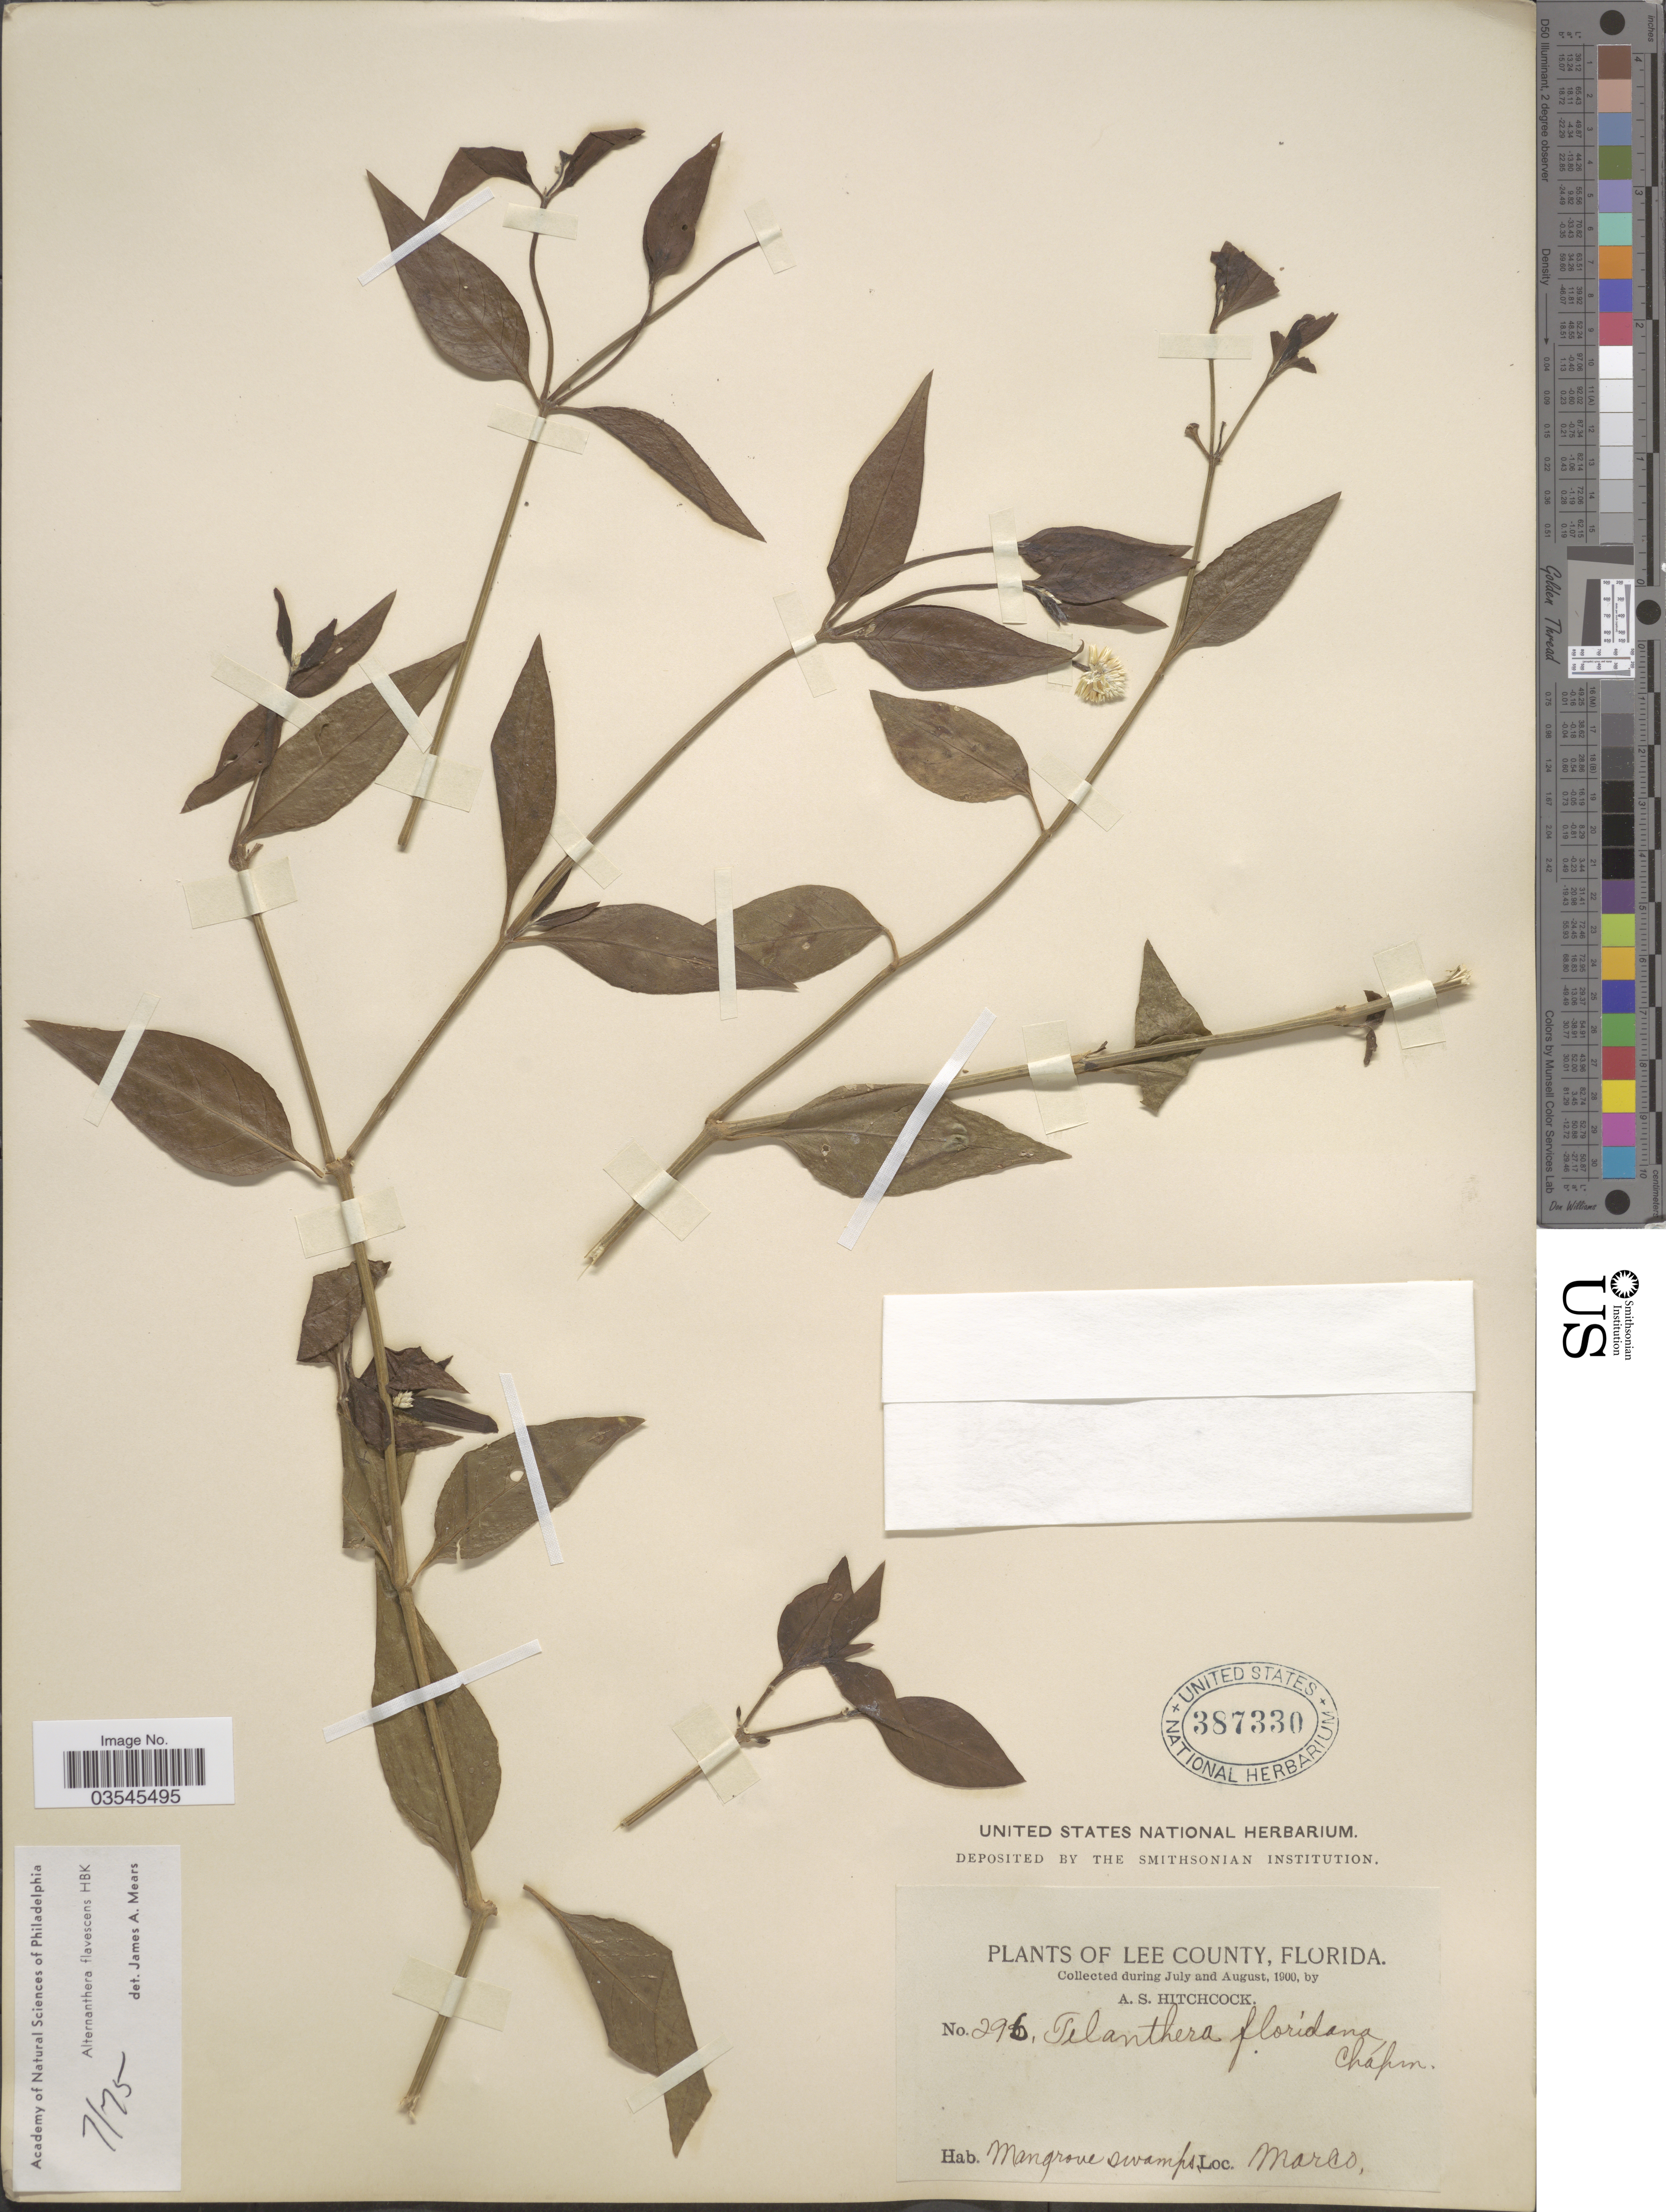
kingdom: Plantae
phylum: Tracheophyta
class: Magnoliopsida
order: Caryophyllales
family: Amaranthaceae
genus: Alternanthera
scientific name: Alternanthera flavescens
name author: Kunth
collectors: A. S. Hitchcock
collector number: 296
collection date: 1900-07/1900-08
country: United States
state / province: Florida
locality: Lee County. Mangrove swamps. Marco.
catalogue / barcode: US 387330